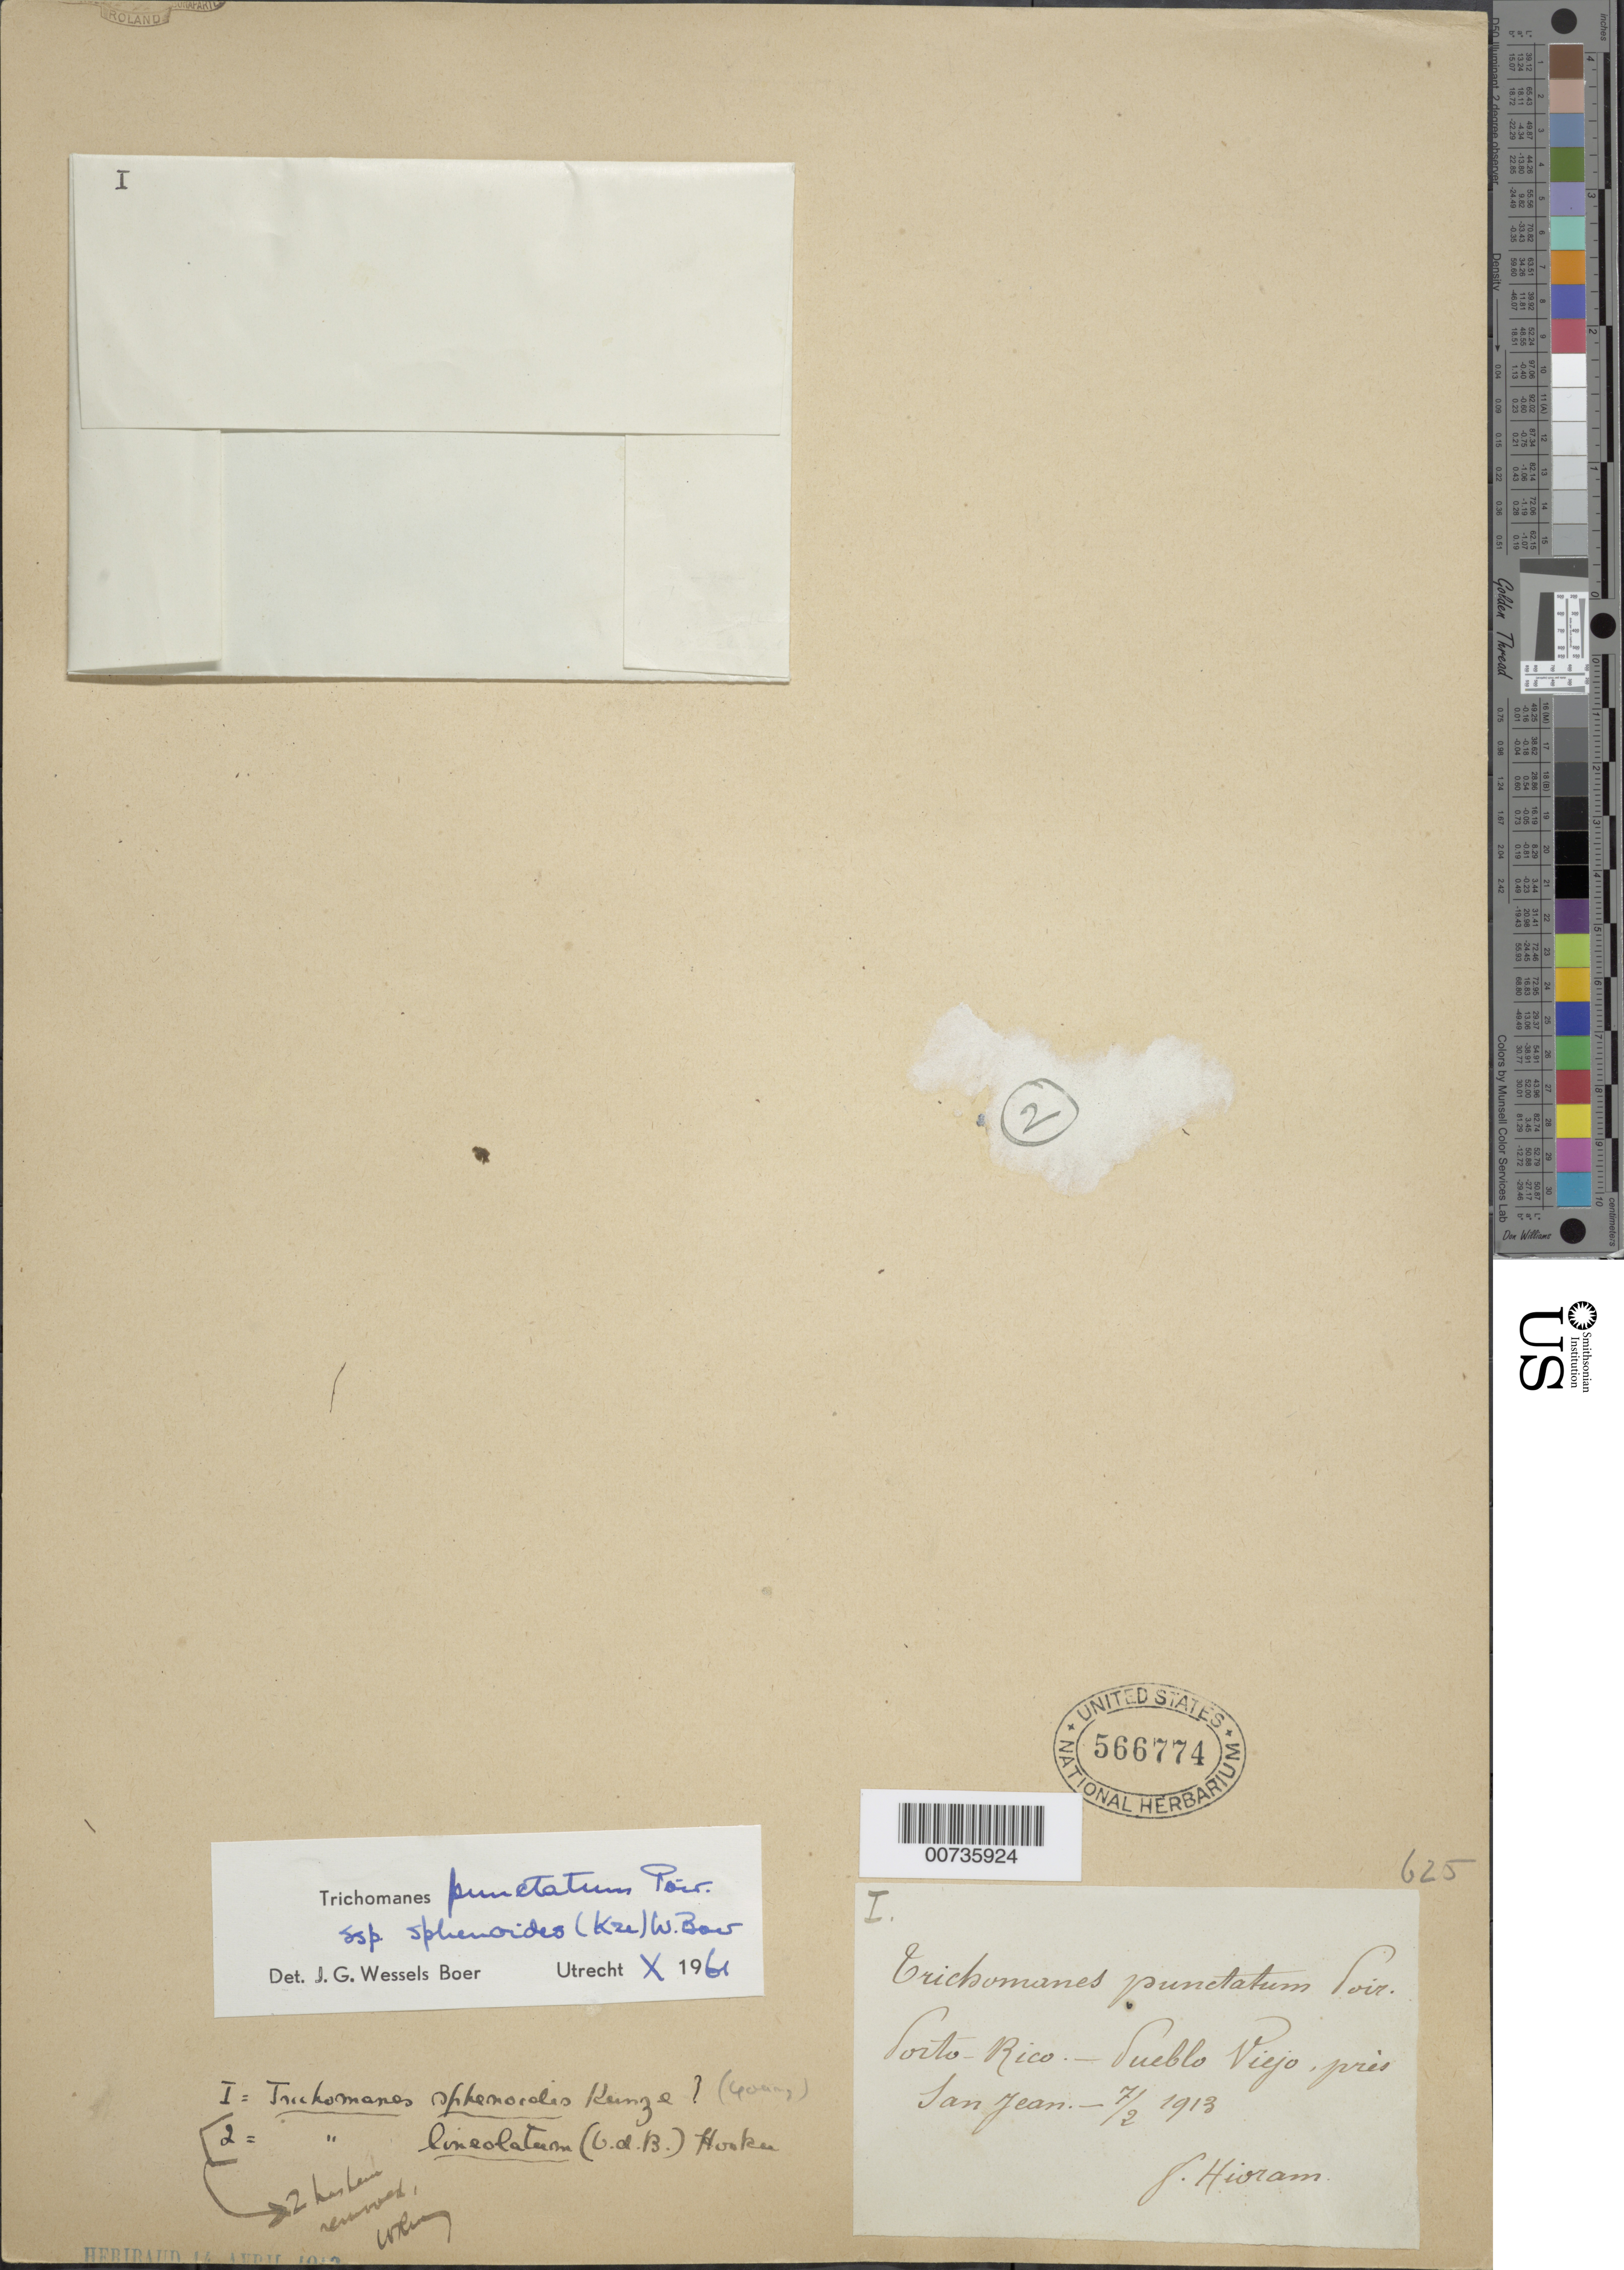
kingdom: Plantae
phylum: Tracheophyta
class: Polypodiopsida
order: Hymenophyllales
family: Hymenophyllaceae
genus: Didymoglossum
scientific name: Didymoglossum punctatum subsp. spheroides (Kunze) comb. nov., ined 2015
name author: (Kunze)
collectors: Bro. Hioram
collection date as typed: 07 Feb 1913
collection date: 1913-02-07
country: Puerto Rico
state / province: San Juan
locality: Pueblo Viejo, pris San Juan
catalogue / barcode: US 566774